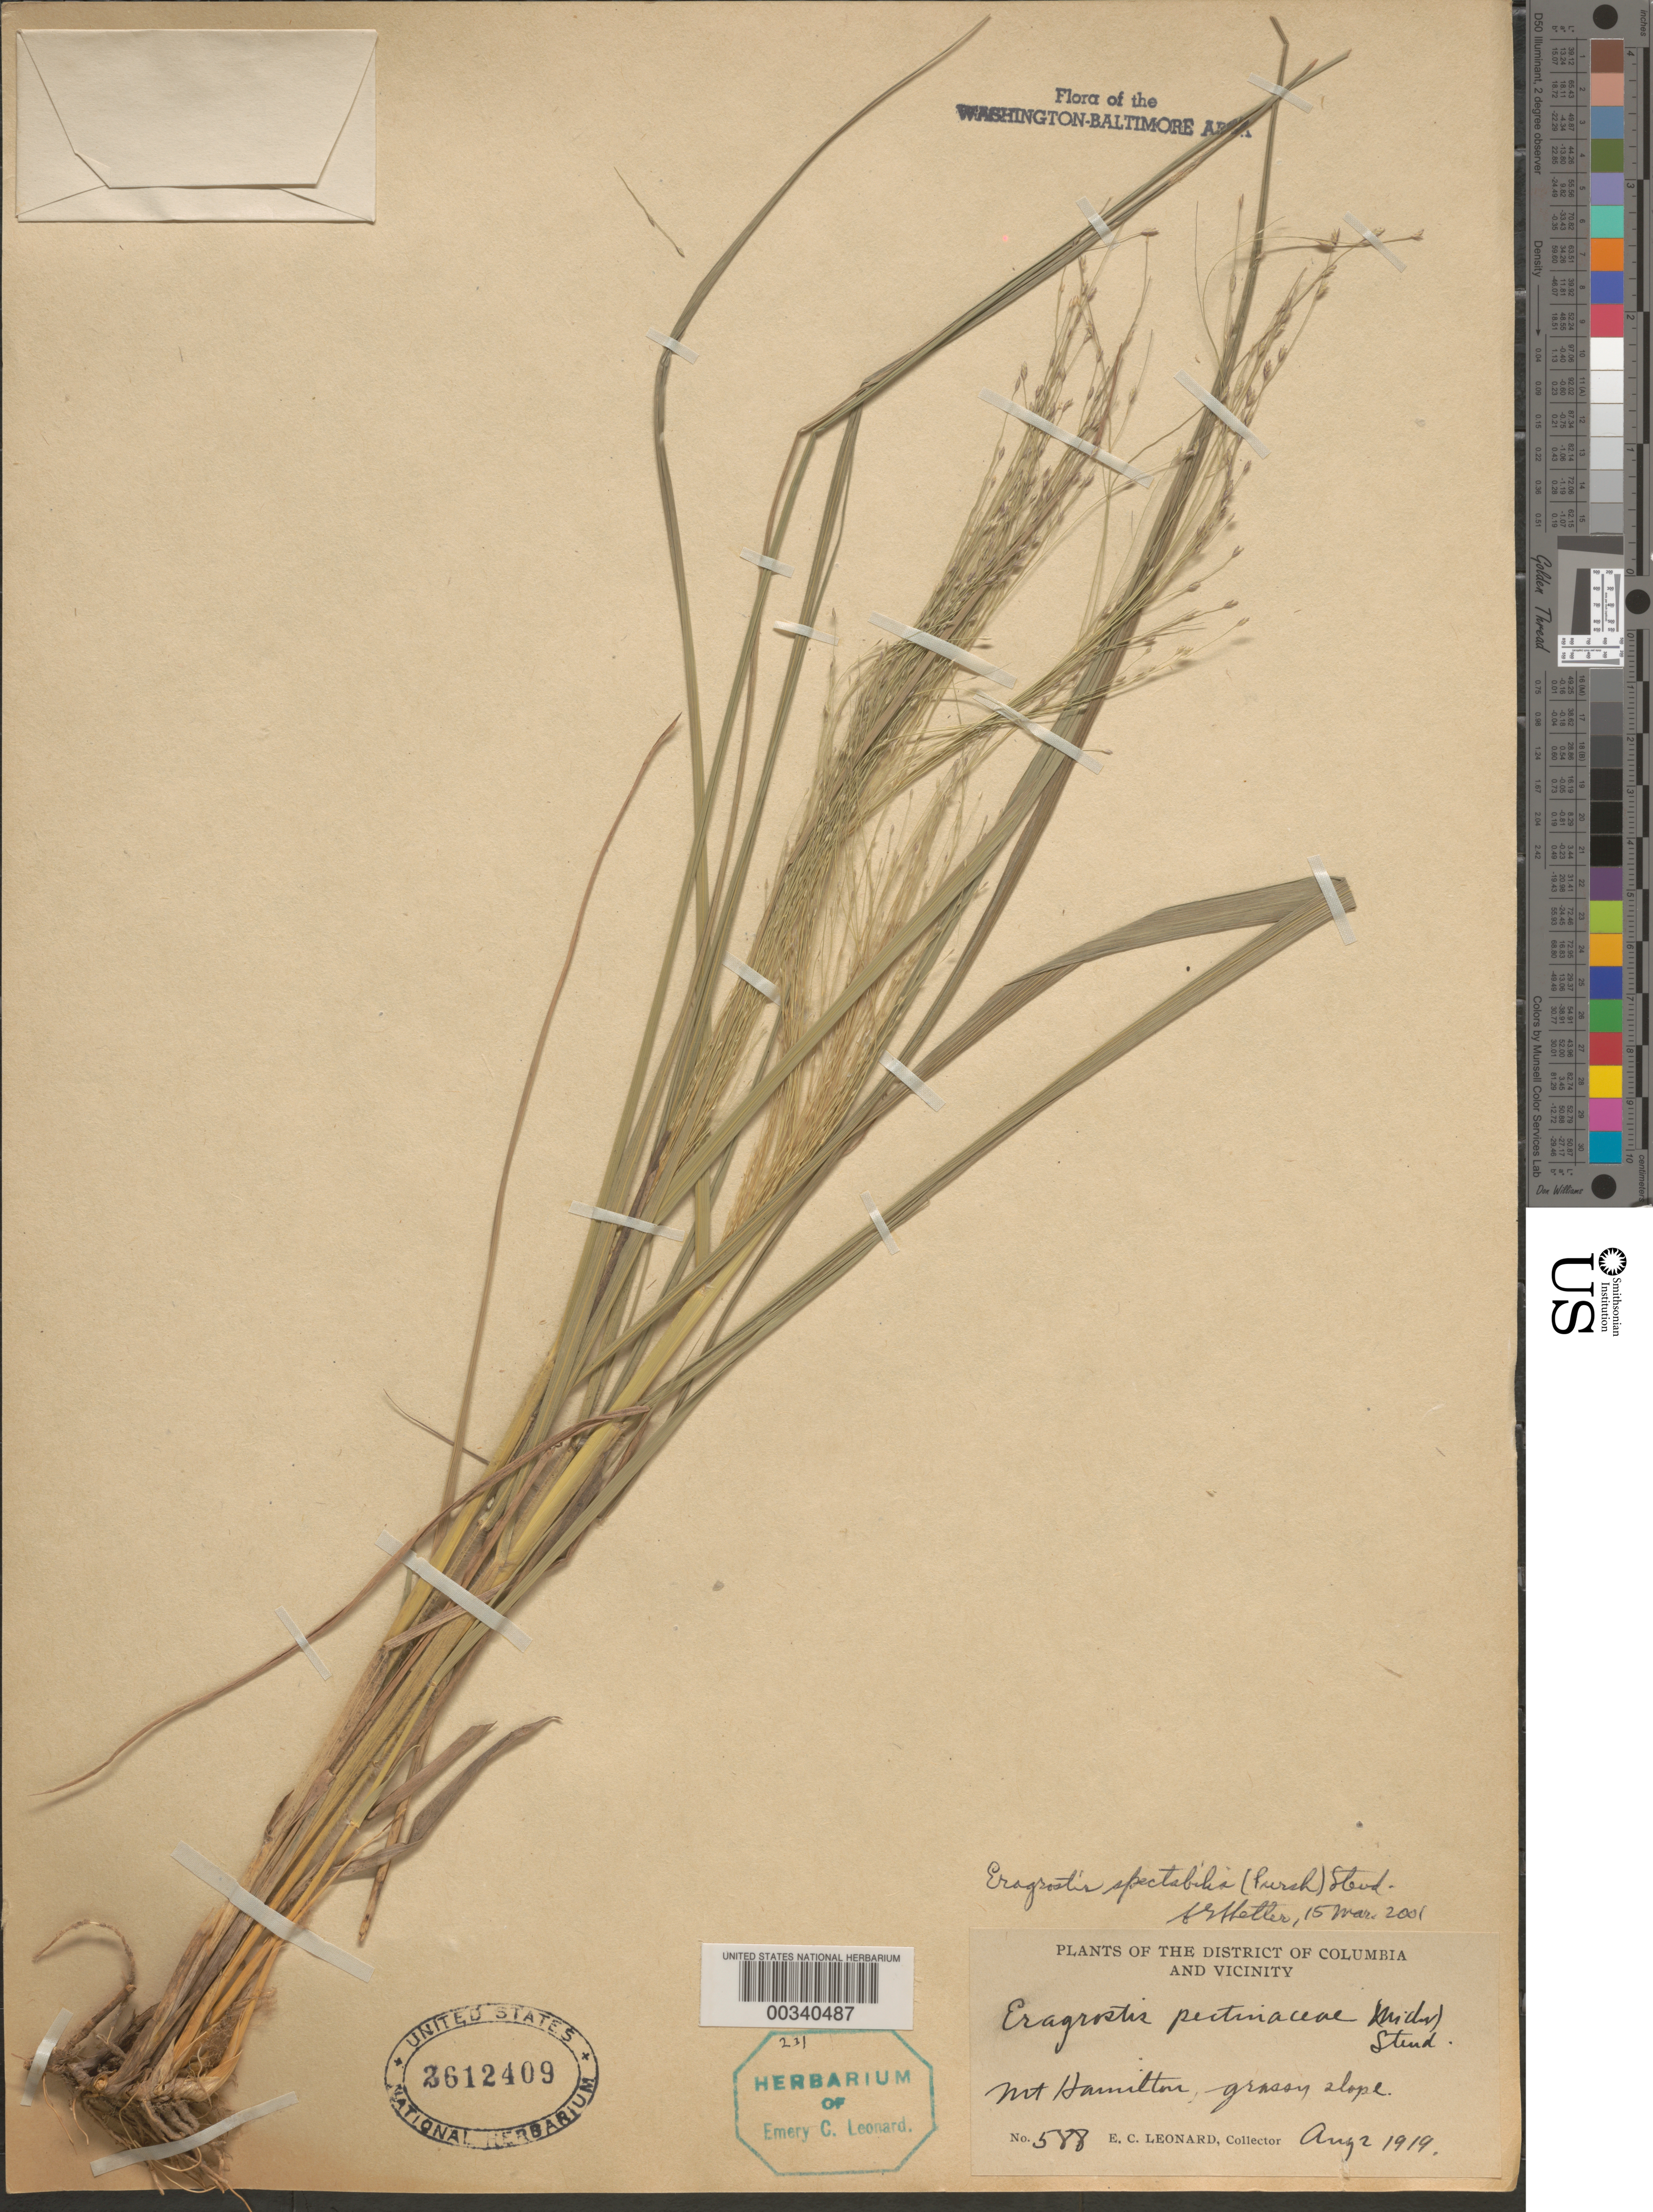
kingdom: Plantae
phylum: Tracheophyta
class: Liliopsida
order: Poales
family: Poaceae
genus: Eragrostis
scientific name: Eragrostis spectabilis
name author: (Pursh) Steud.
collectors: E. C. Leonard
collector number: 588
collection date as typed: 02 Aug 1919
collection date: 1919-08-02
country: United States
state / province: District of Columbia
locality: Mount Hamilton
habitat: Grassy slope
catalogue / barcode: US 2612409